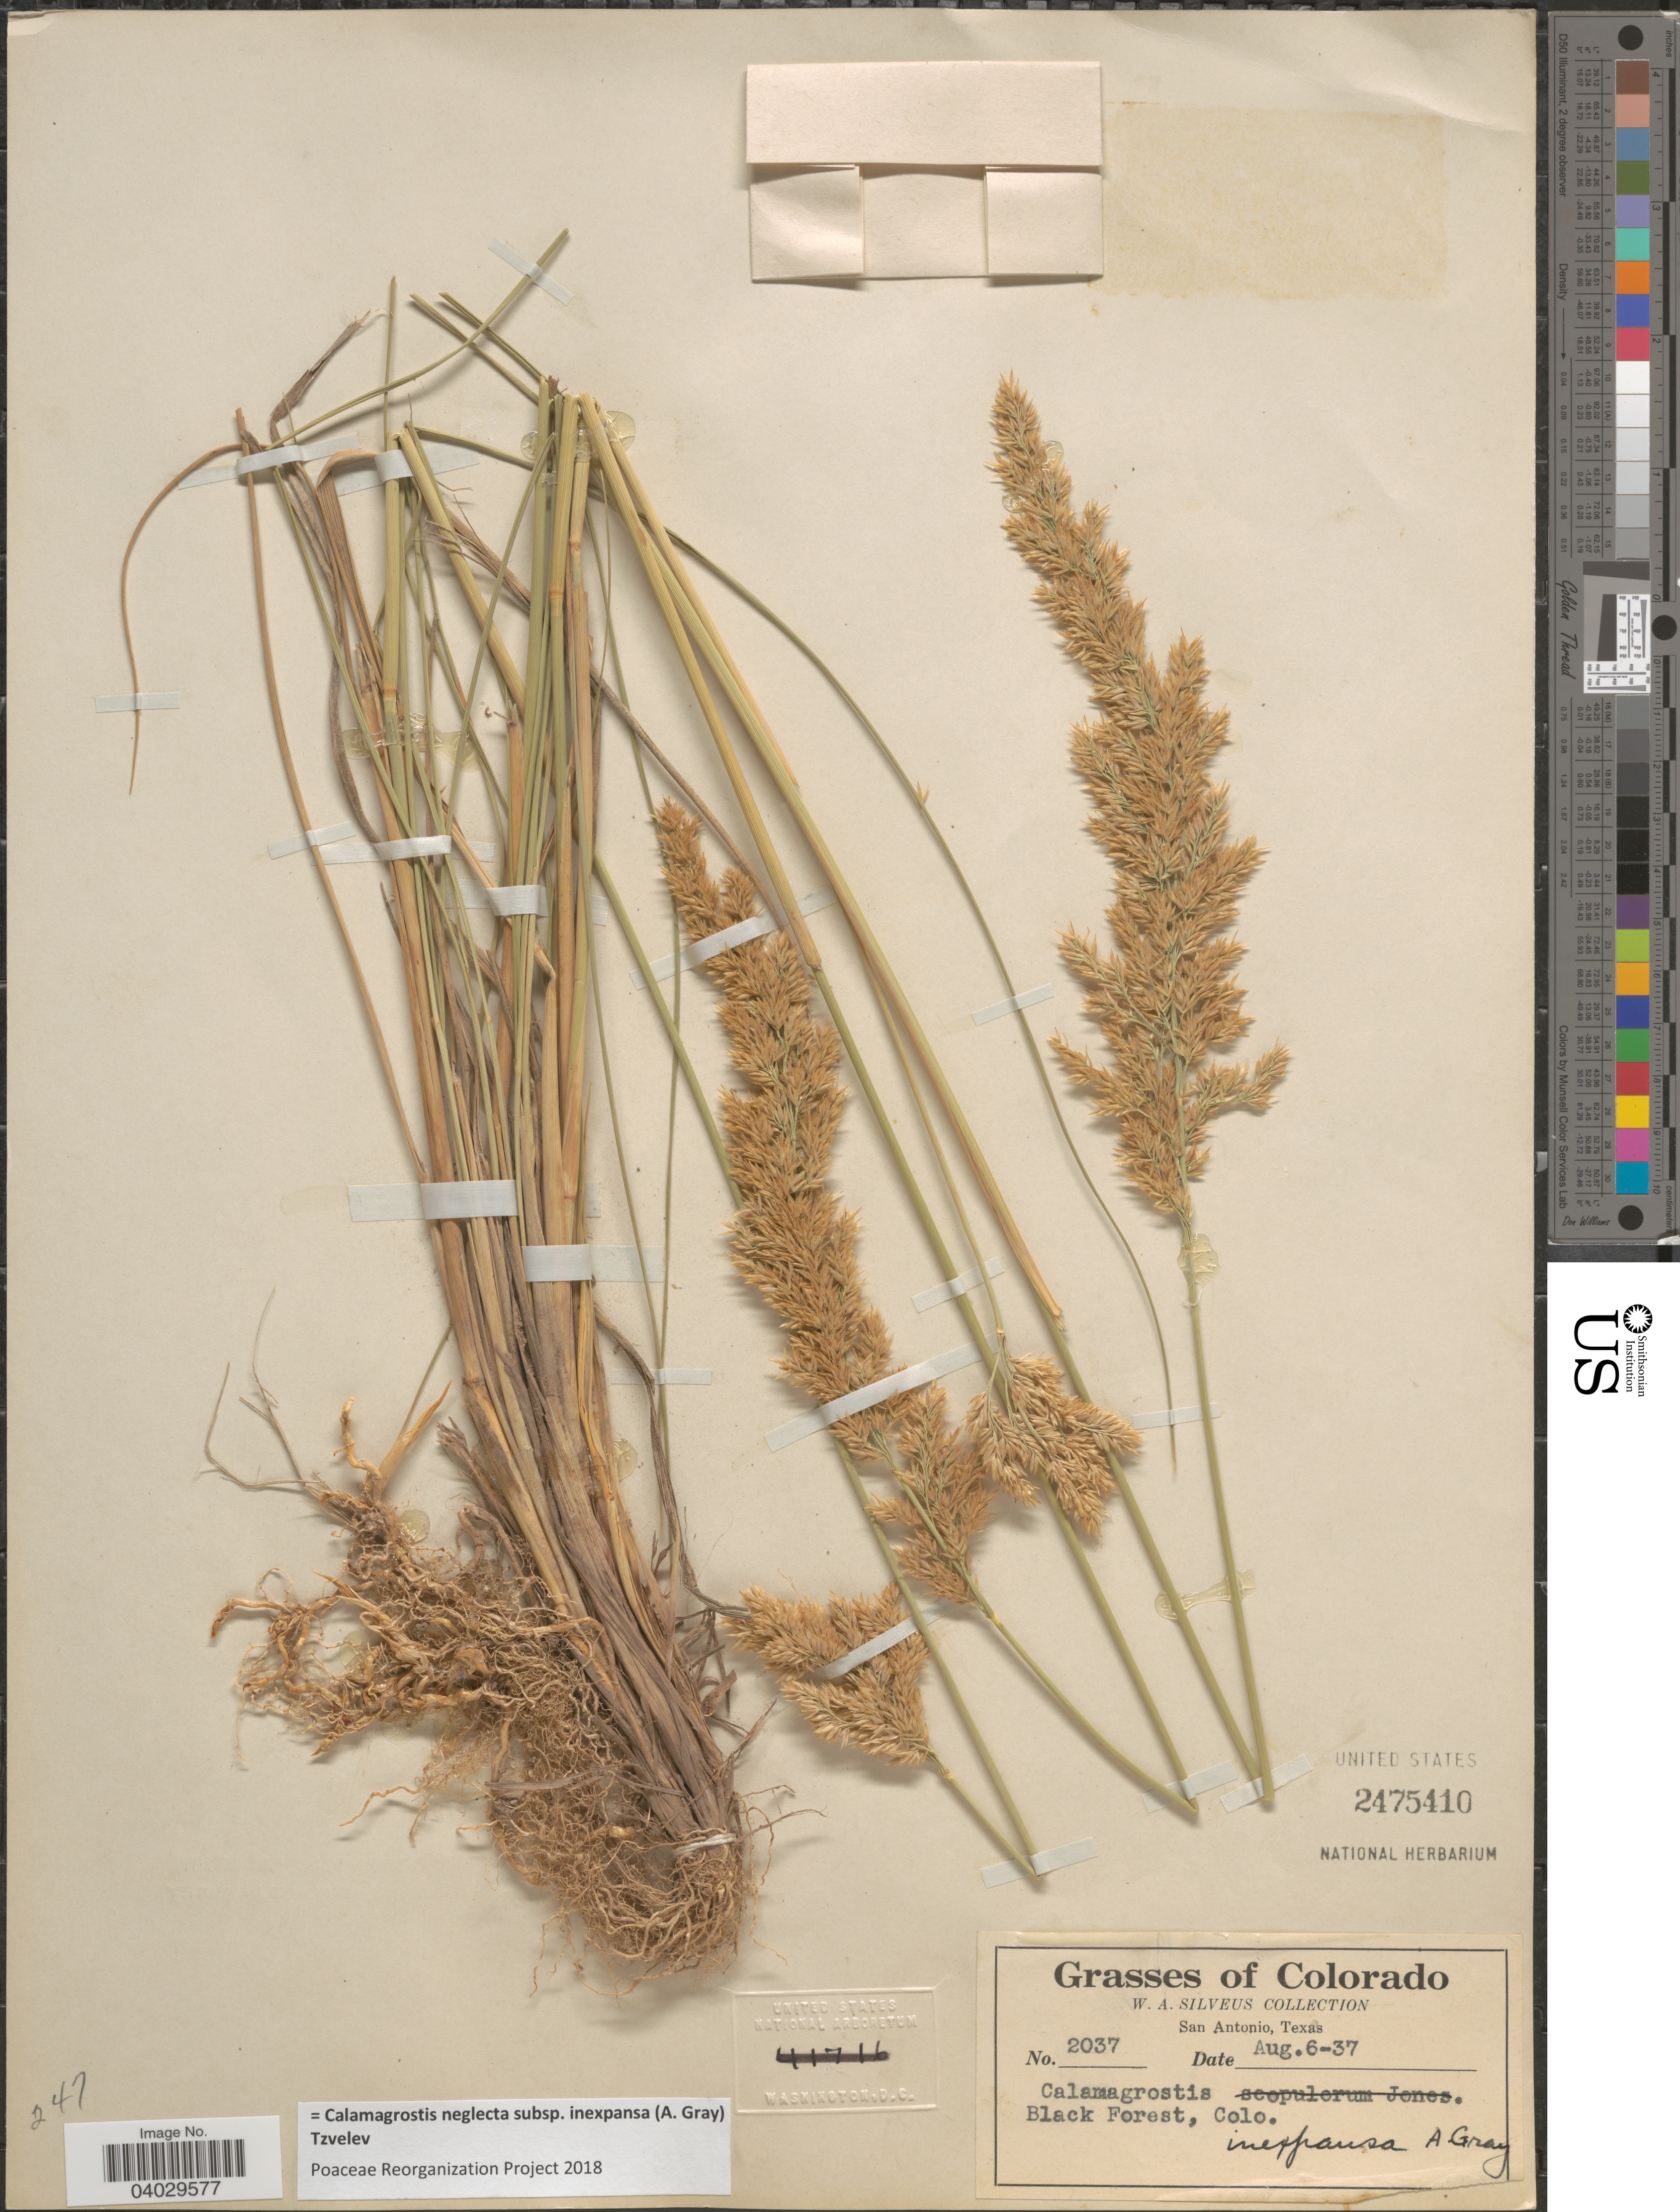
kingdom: Plantae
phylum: Tracheophyta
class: Liliopsida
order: Poales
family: Poaceae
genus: Calamagrostis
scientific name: Calamagrostis neglecta subsp. inexpansa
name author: (A. Gray) Tzvelev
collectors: W. Silveus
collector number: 2037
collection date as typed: Transcribed d/m/y: 6/8/37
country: United States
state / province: Colorado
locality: Black Forest.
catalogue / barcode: US 2475410